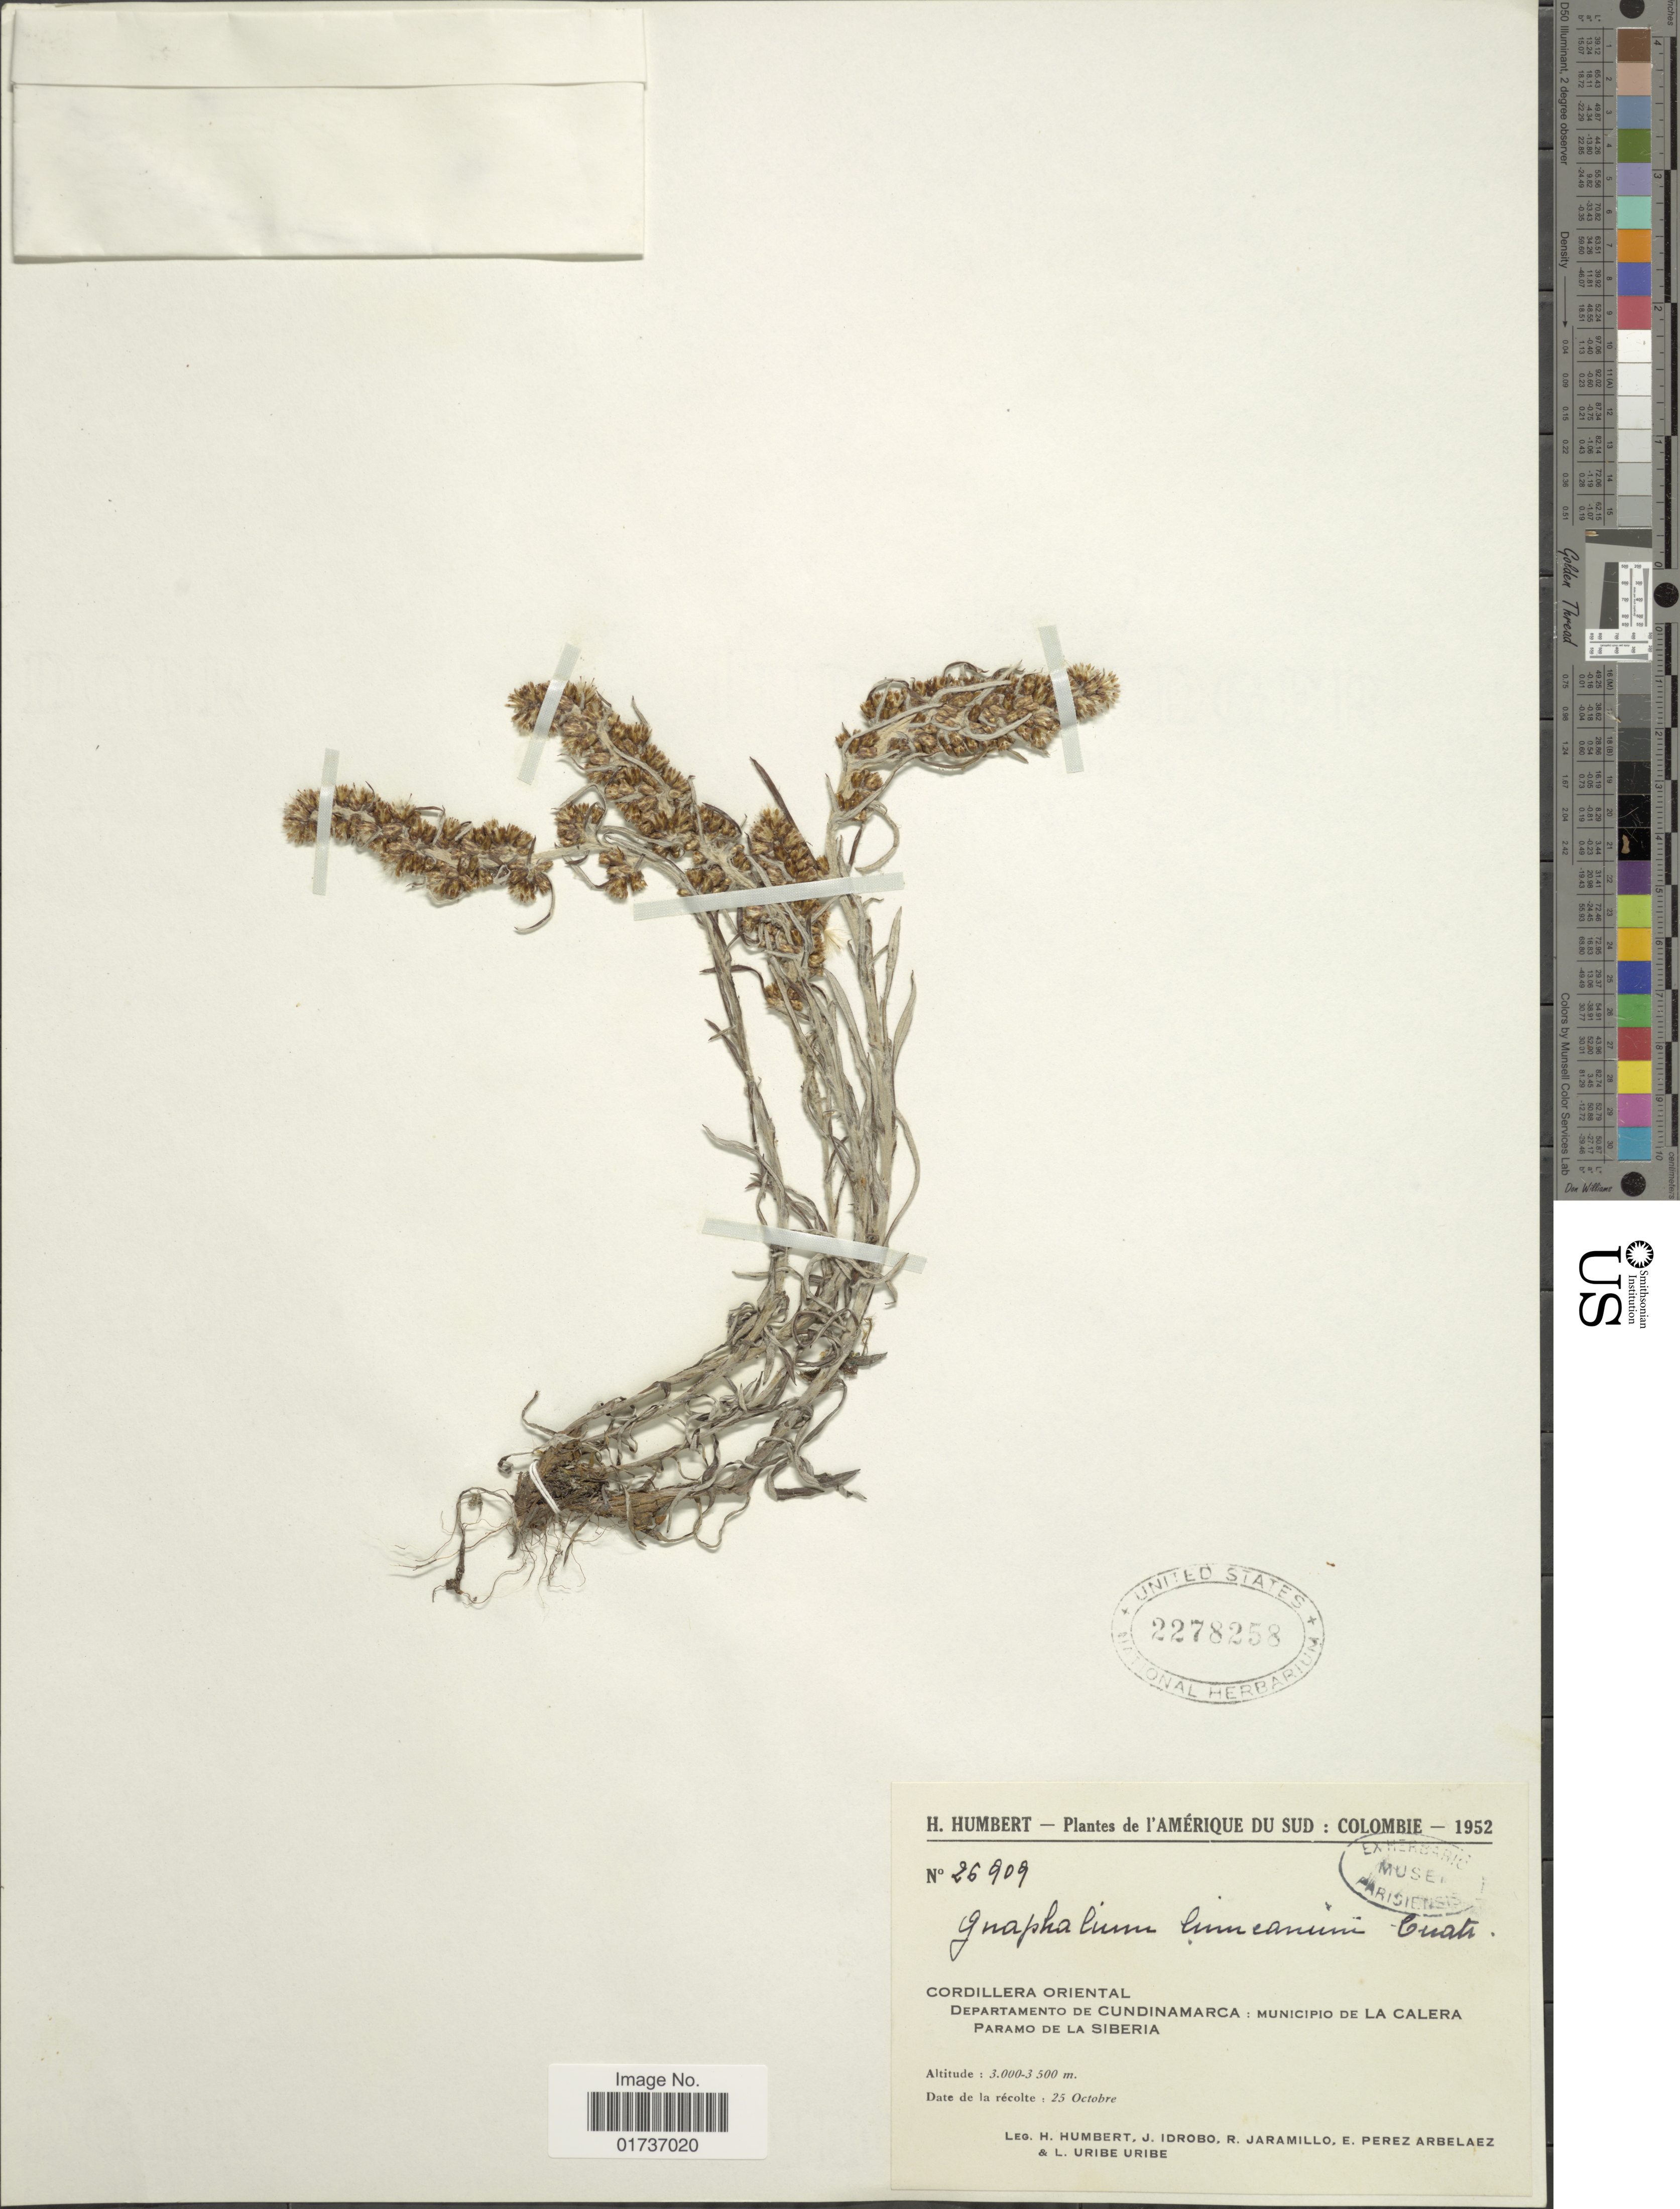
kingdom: Plantae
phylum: Tracheophyta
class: Magnoliopsida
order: Asterales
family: Asteraceae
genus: Gnaphalium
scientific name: Gnaphalium linnearum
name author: Cuatrec.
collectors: H. Humbert, J. M. Idrobo, R. Jaramillo M., E. Pérez Arbeláez & L. Uribe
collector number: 26909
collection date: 1952-10-25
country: Colombia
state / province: Cundinamarca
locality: L'Amérique du Sud, Cordillera Oriental, Departamento de Cundinamarca: Municipio de La Calera, Paramo de La Siberia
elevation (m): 3000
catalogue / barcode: US 2278258